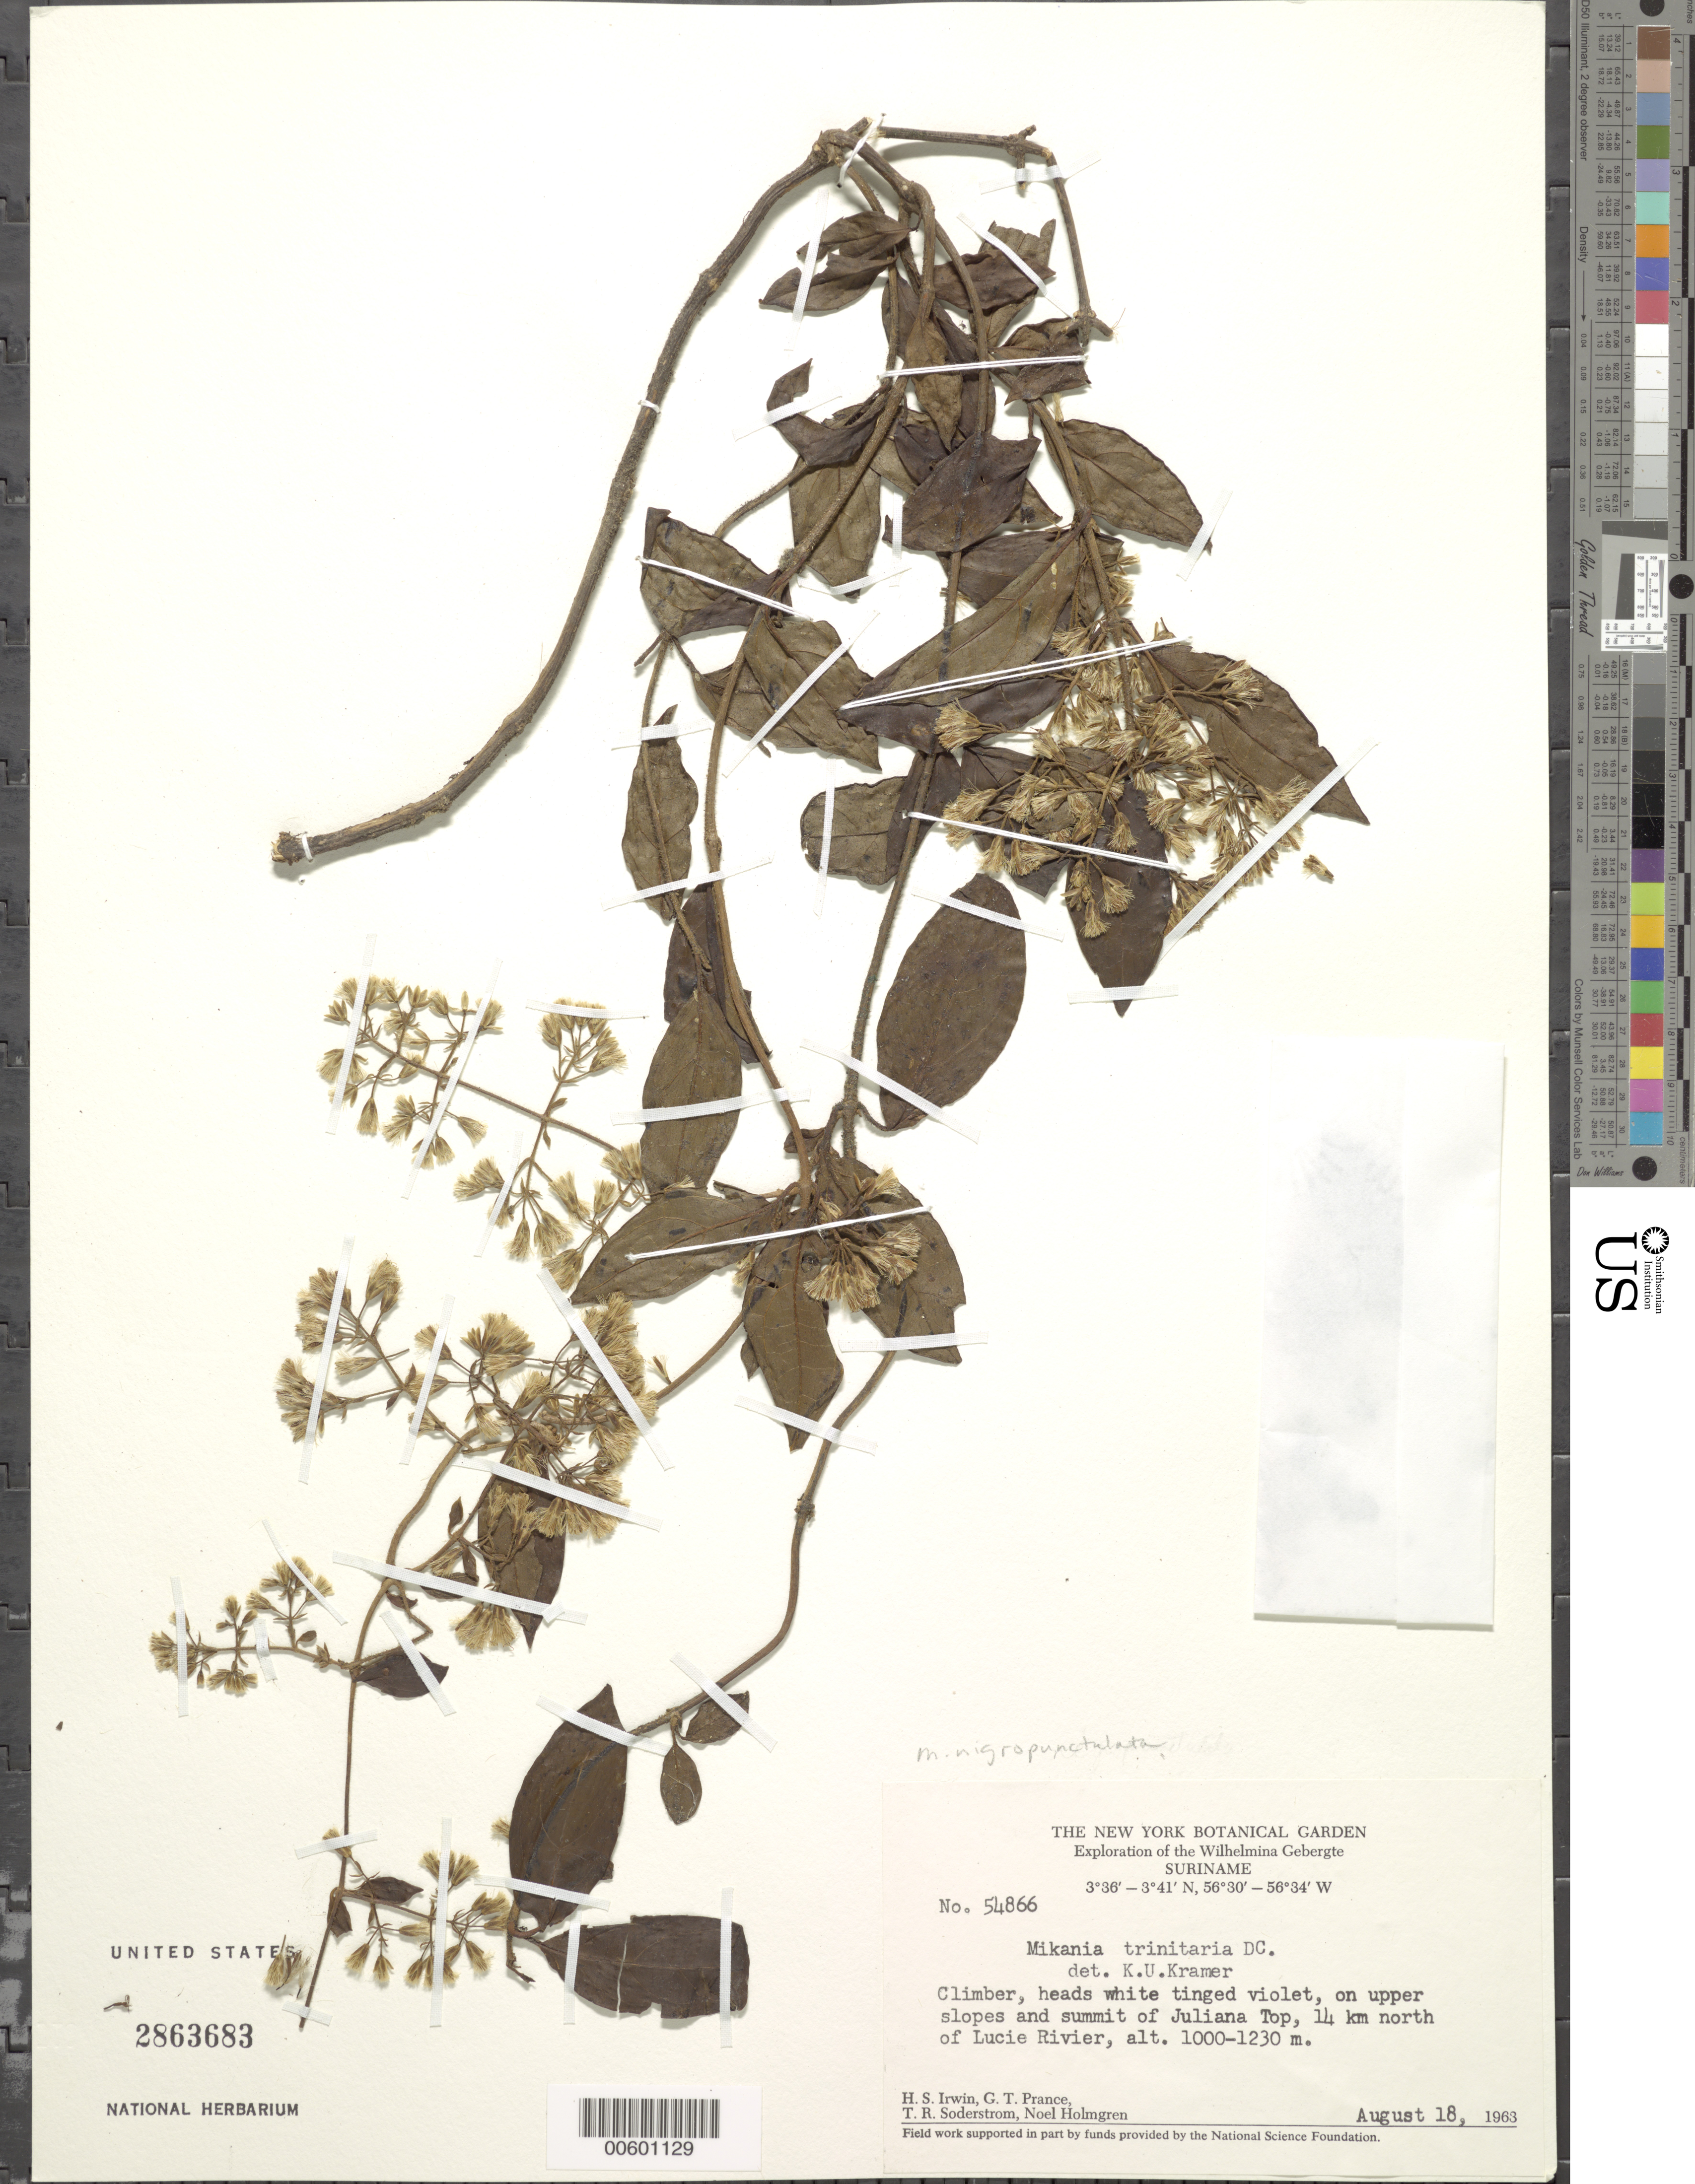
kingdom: Plantae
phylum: Tracheophyta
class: Magnoliopsida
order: Asterales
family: Asteraceae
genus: Mikania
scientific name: Mikania nigropunctulata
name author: Hieron.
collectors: H. Irwin, G. T. Prance, T. R. Soderstrom & N. H. Holmgren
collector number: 54866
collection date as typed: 18-Aug-63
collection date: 1963-08-18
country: Suriname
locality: Juliana Top, 14 km N of Lucie R., Wilhelmina Gebergte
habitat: Upper slopes and summit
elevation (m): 1000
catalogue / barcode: US 2863683